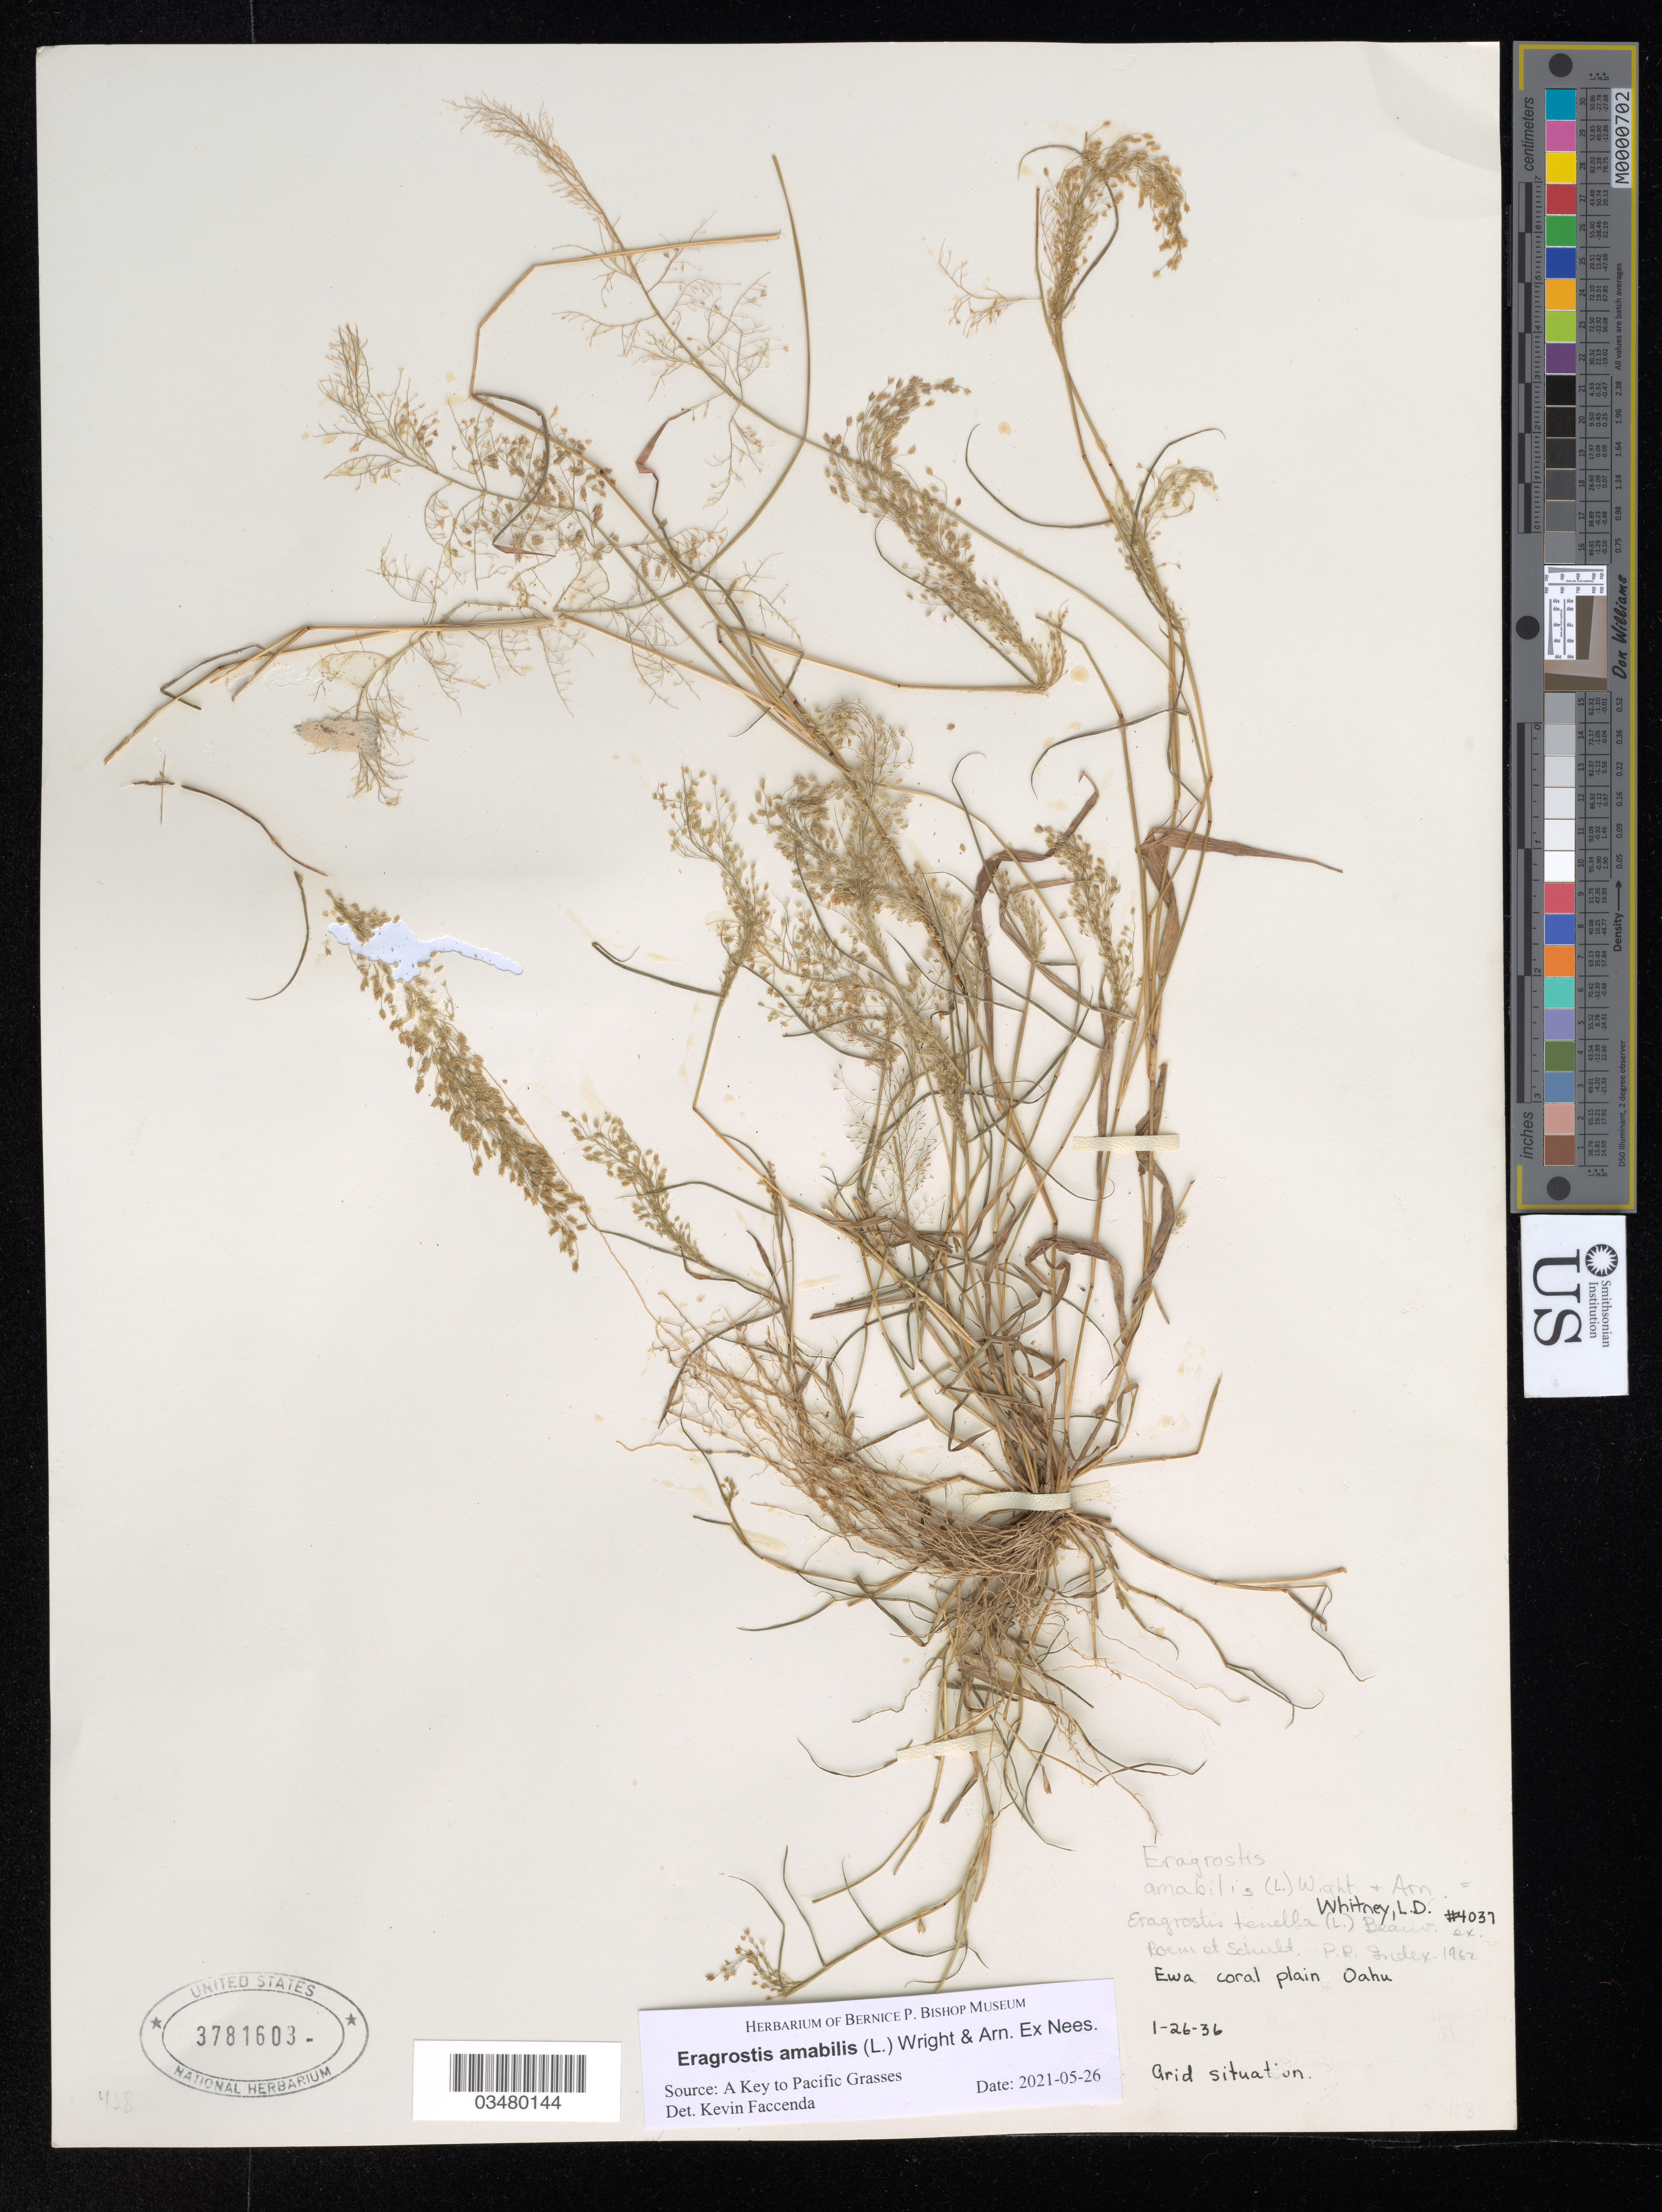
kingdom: Plantae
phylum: Tracheophyta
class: Liliopsida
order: Poales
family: Poaceae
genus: Eragrostis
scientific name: Eragrostis tenella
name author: (L.) P. Beauv. ex Roem. & Schult.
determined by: Wagner, W. L., (BOT), Smithsonian Institution - National Museum of Natural History (UNITED STATES)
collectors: L. Whitney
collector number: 4037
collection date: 1936-01-26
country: United States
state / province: Hawaii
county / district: Honolulu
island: Oahu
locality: Ewa, coral plain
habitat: Arid situation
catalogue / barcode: US 3781603